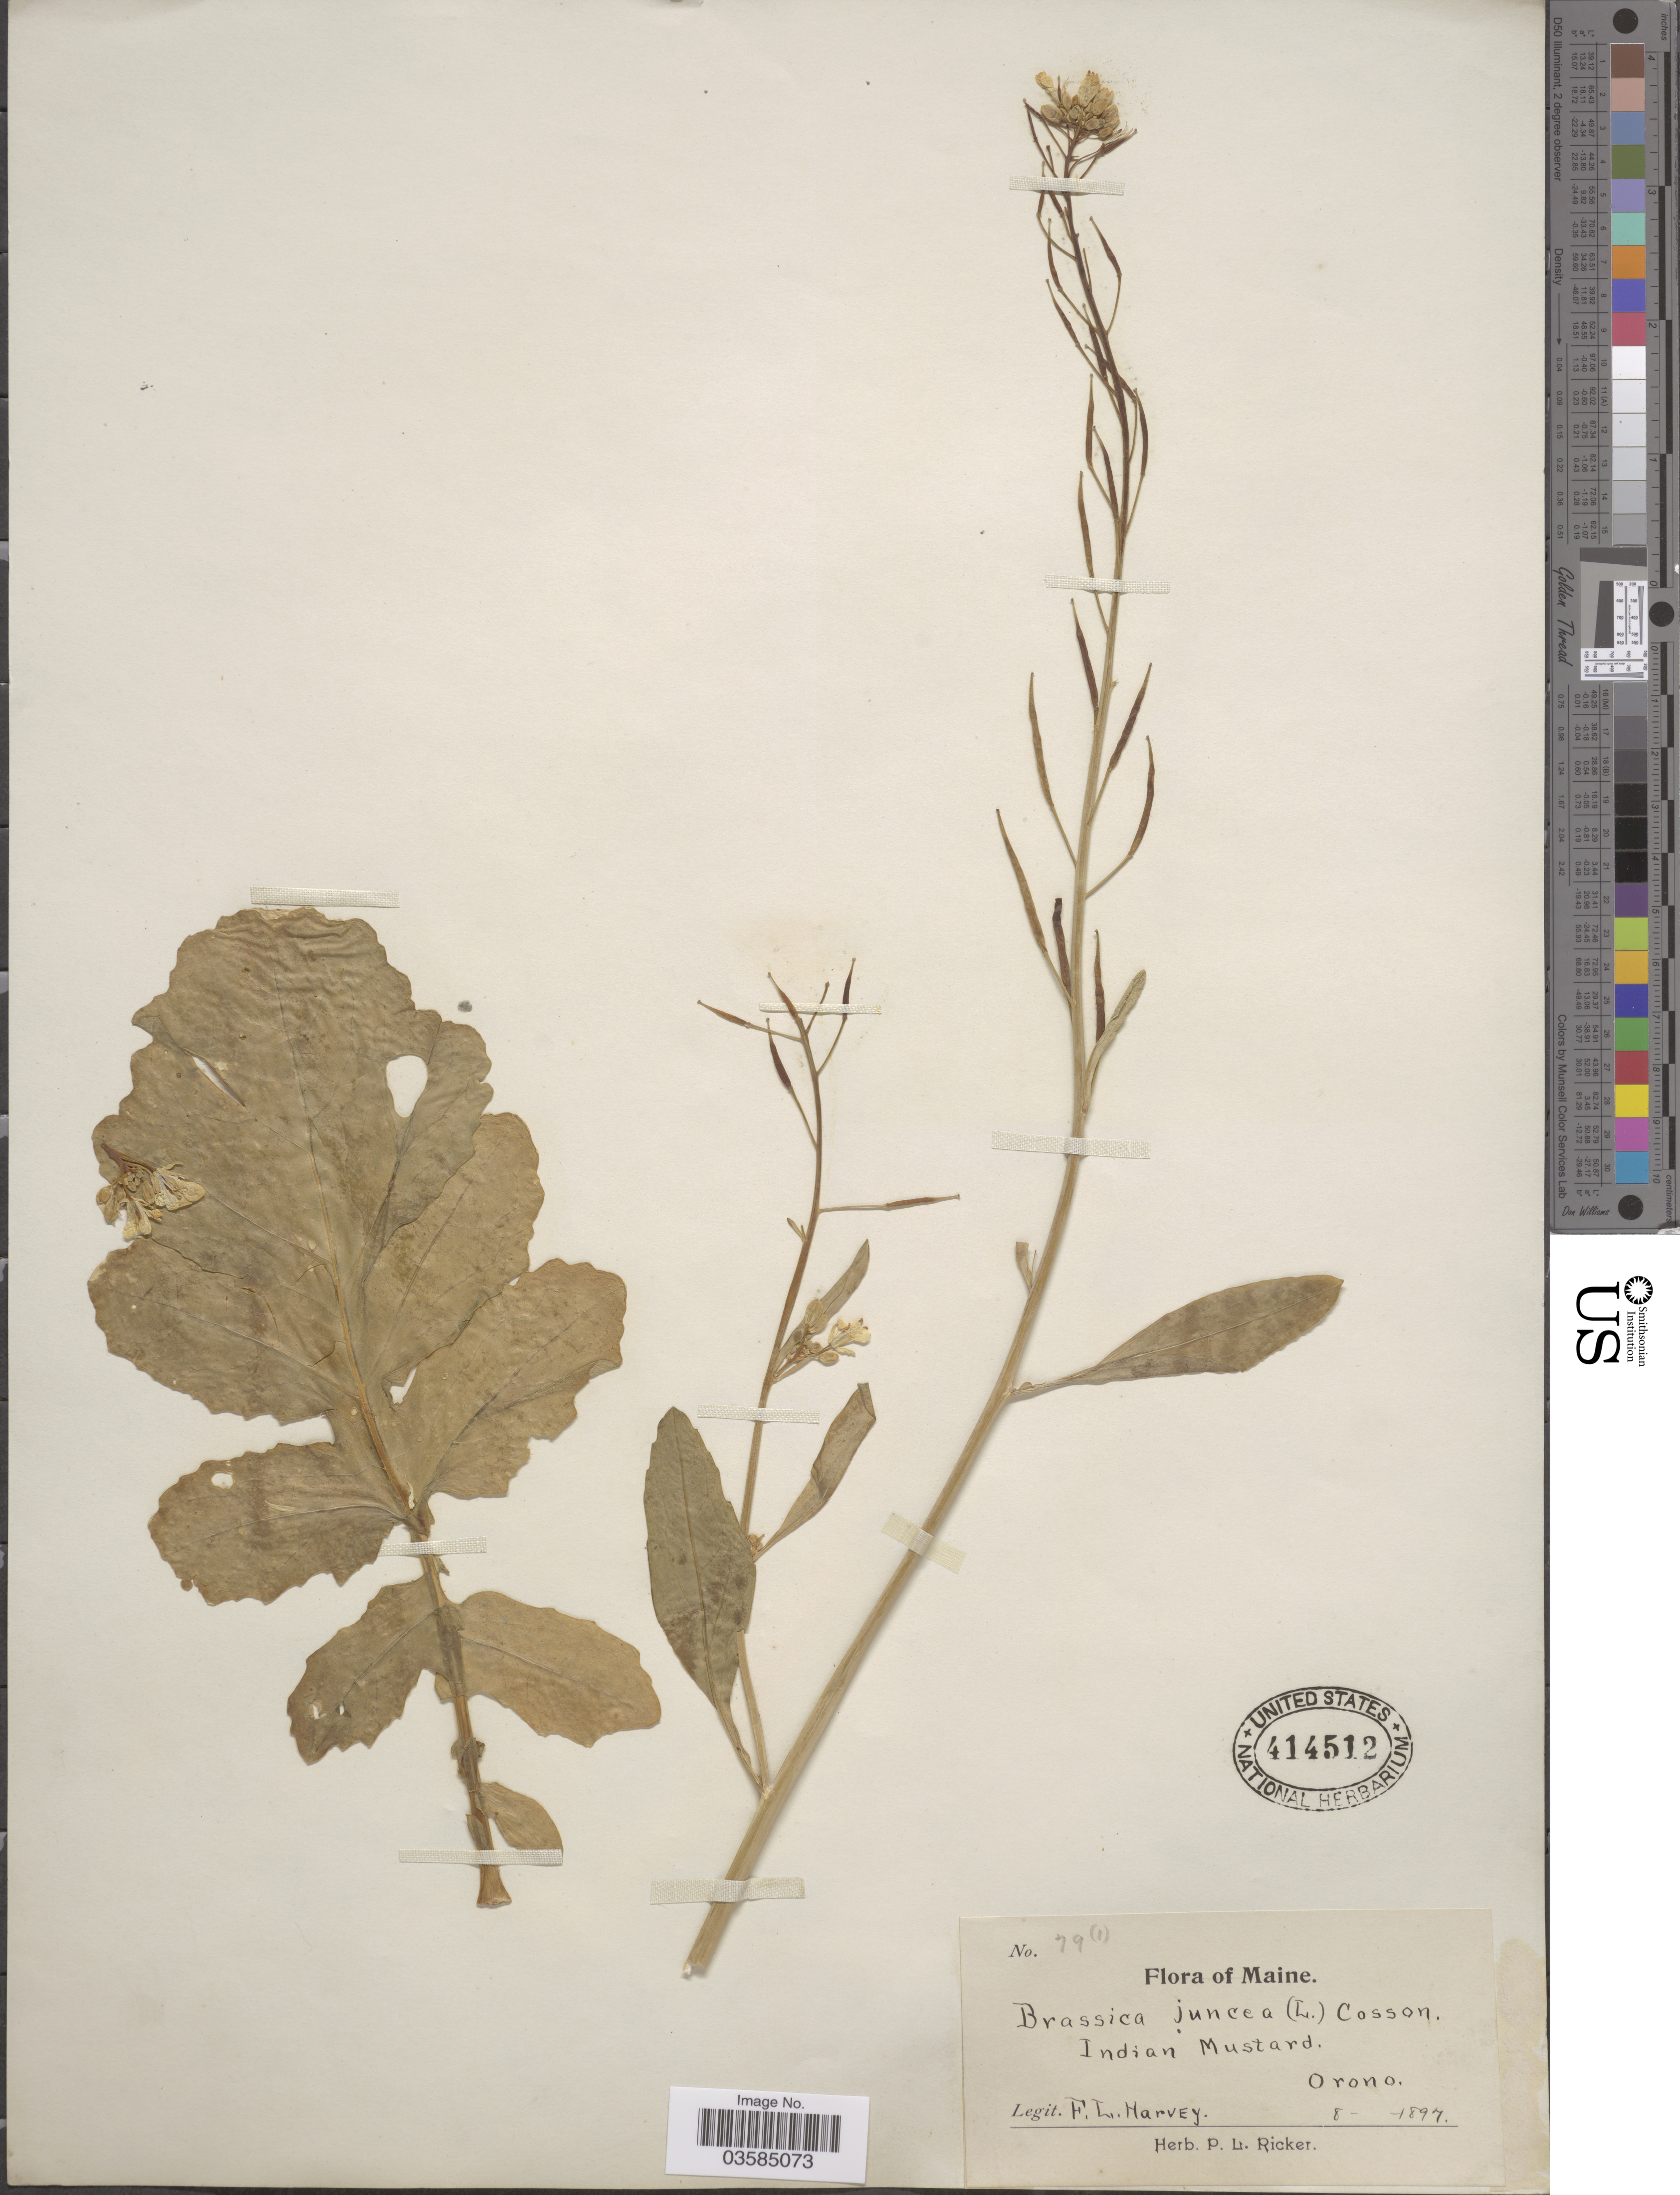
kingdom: Plantae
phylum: Tracheophyta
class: Magnoliopsida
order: Brassicales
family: Brassicaceae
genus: Brassica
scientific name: Brassica juncea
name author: (L.) Czern.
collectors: F. L. Harvey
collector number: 79(1)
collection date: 1897-08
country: United States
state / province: Maine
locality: Orono.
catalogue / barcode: US 414512